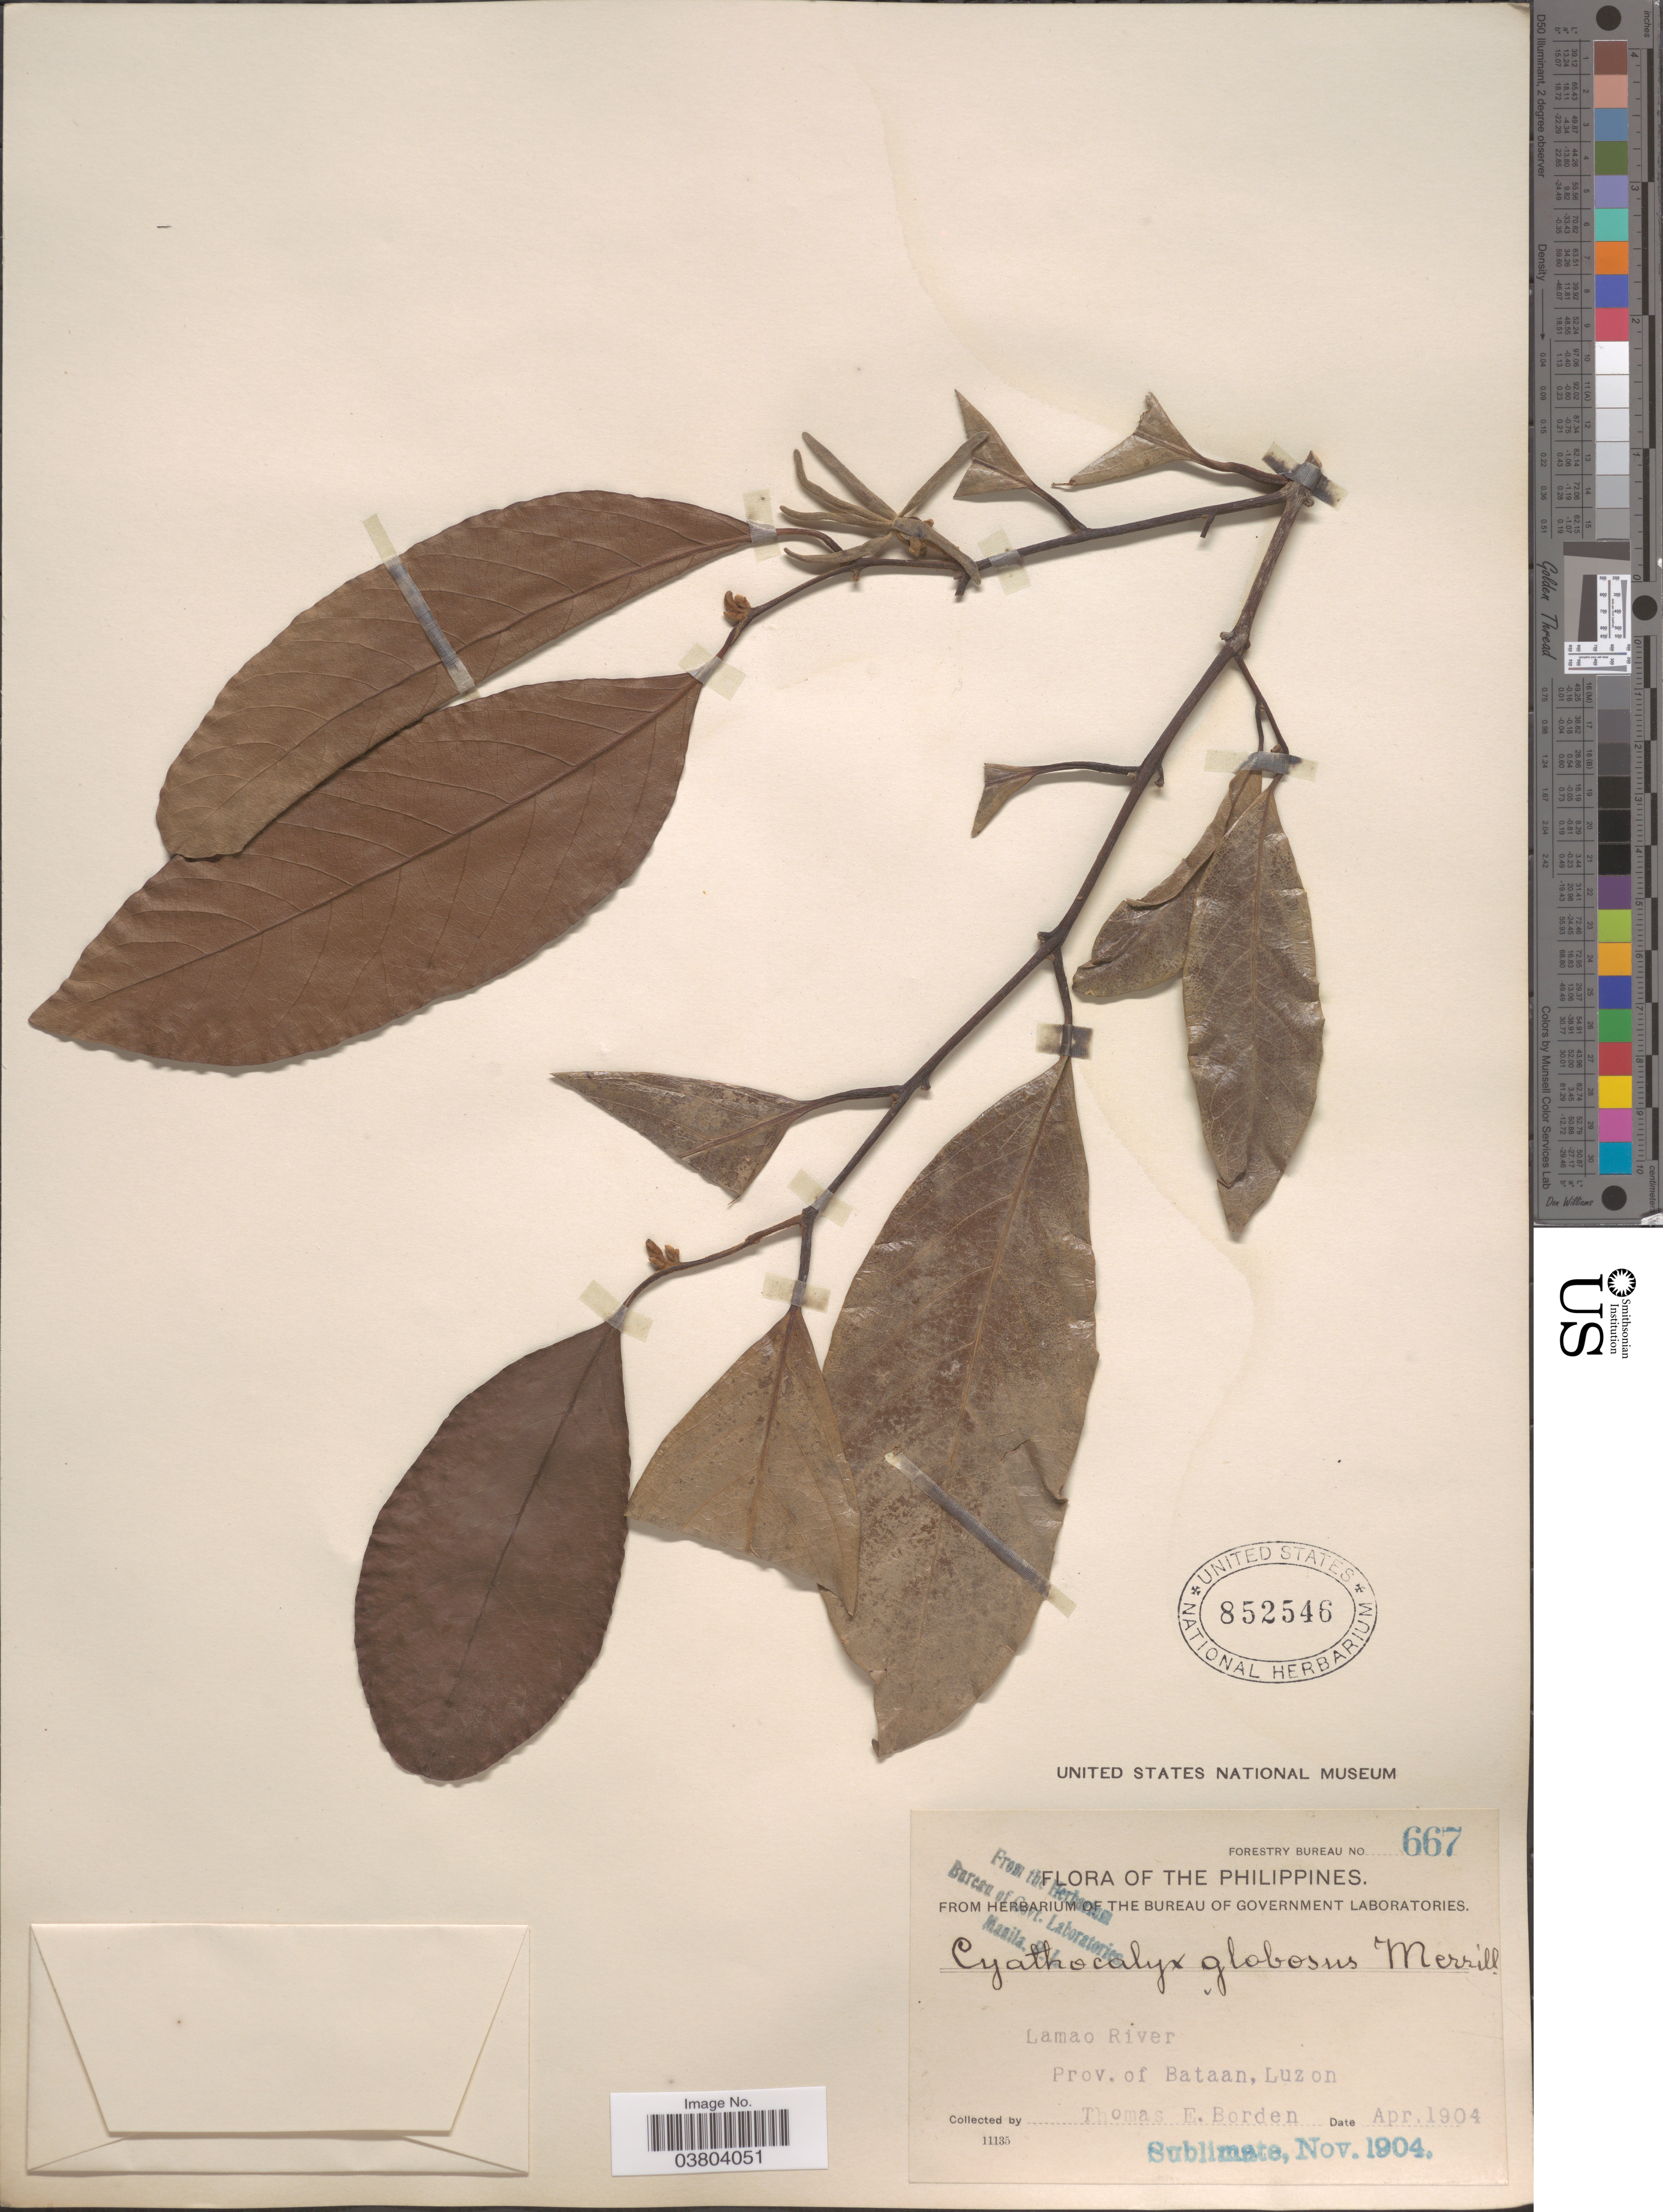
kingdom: Plantae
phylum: Tracheophyta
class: Magnoliopsida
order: Magnoliales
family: Annonaceae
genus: Cyathocalyx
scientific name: Cyathocalyx globosus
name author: Merr.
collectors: T. E. Borden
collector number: Forestry Bureau 667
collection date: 1904-04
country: Philippines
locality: Lamao River, Prov. of Bataan, Luzon.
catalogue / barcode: US 852546